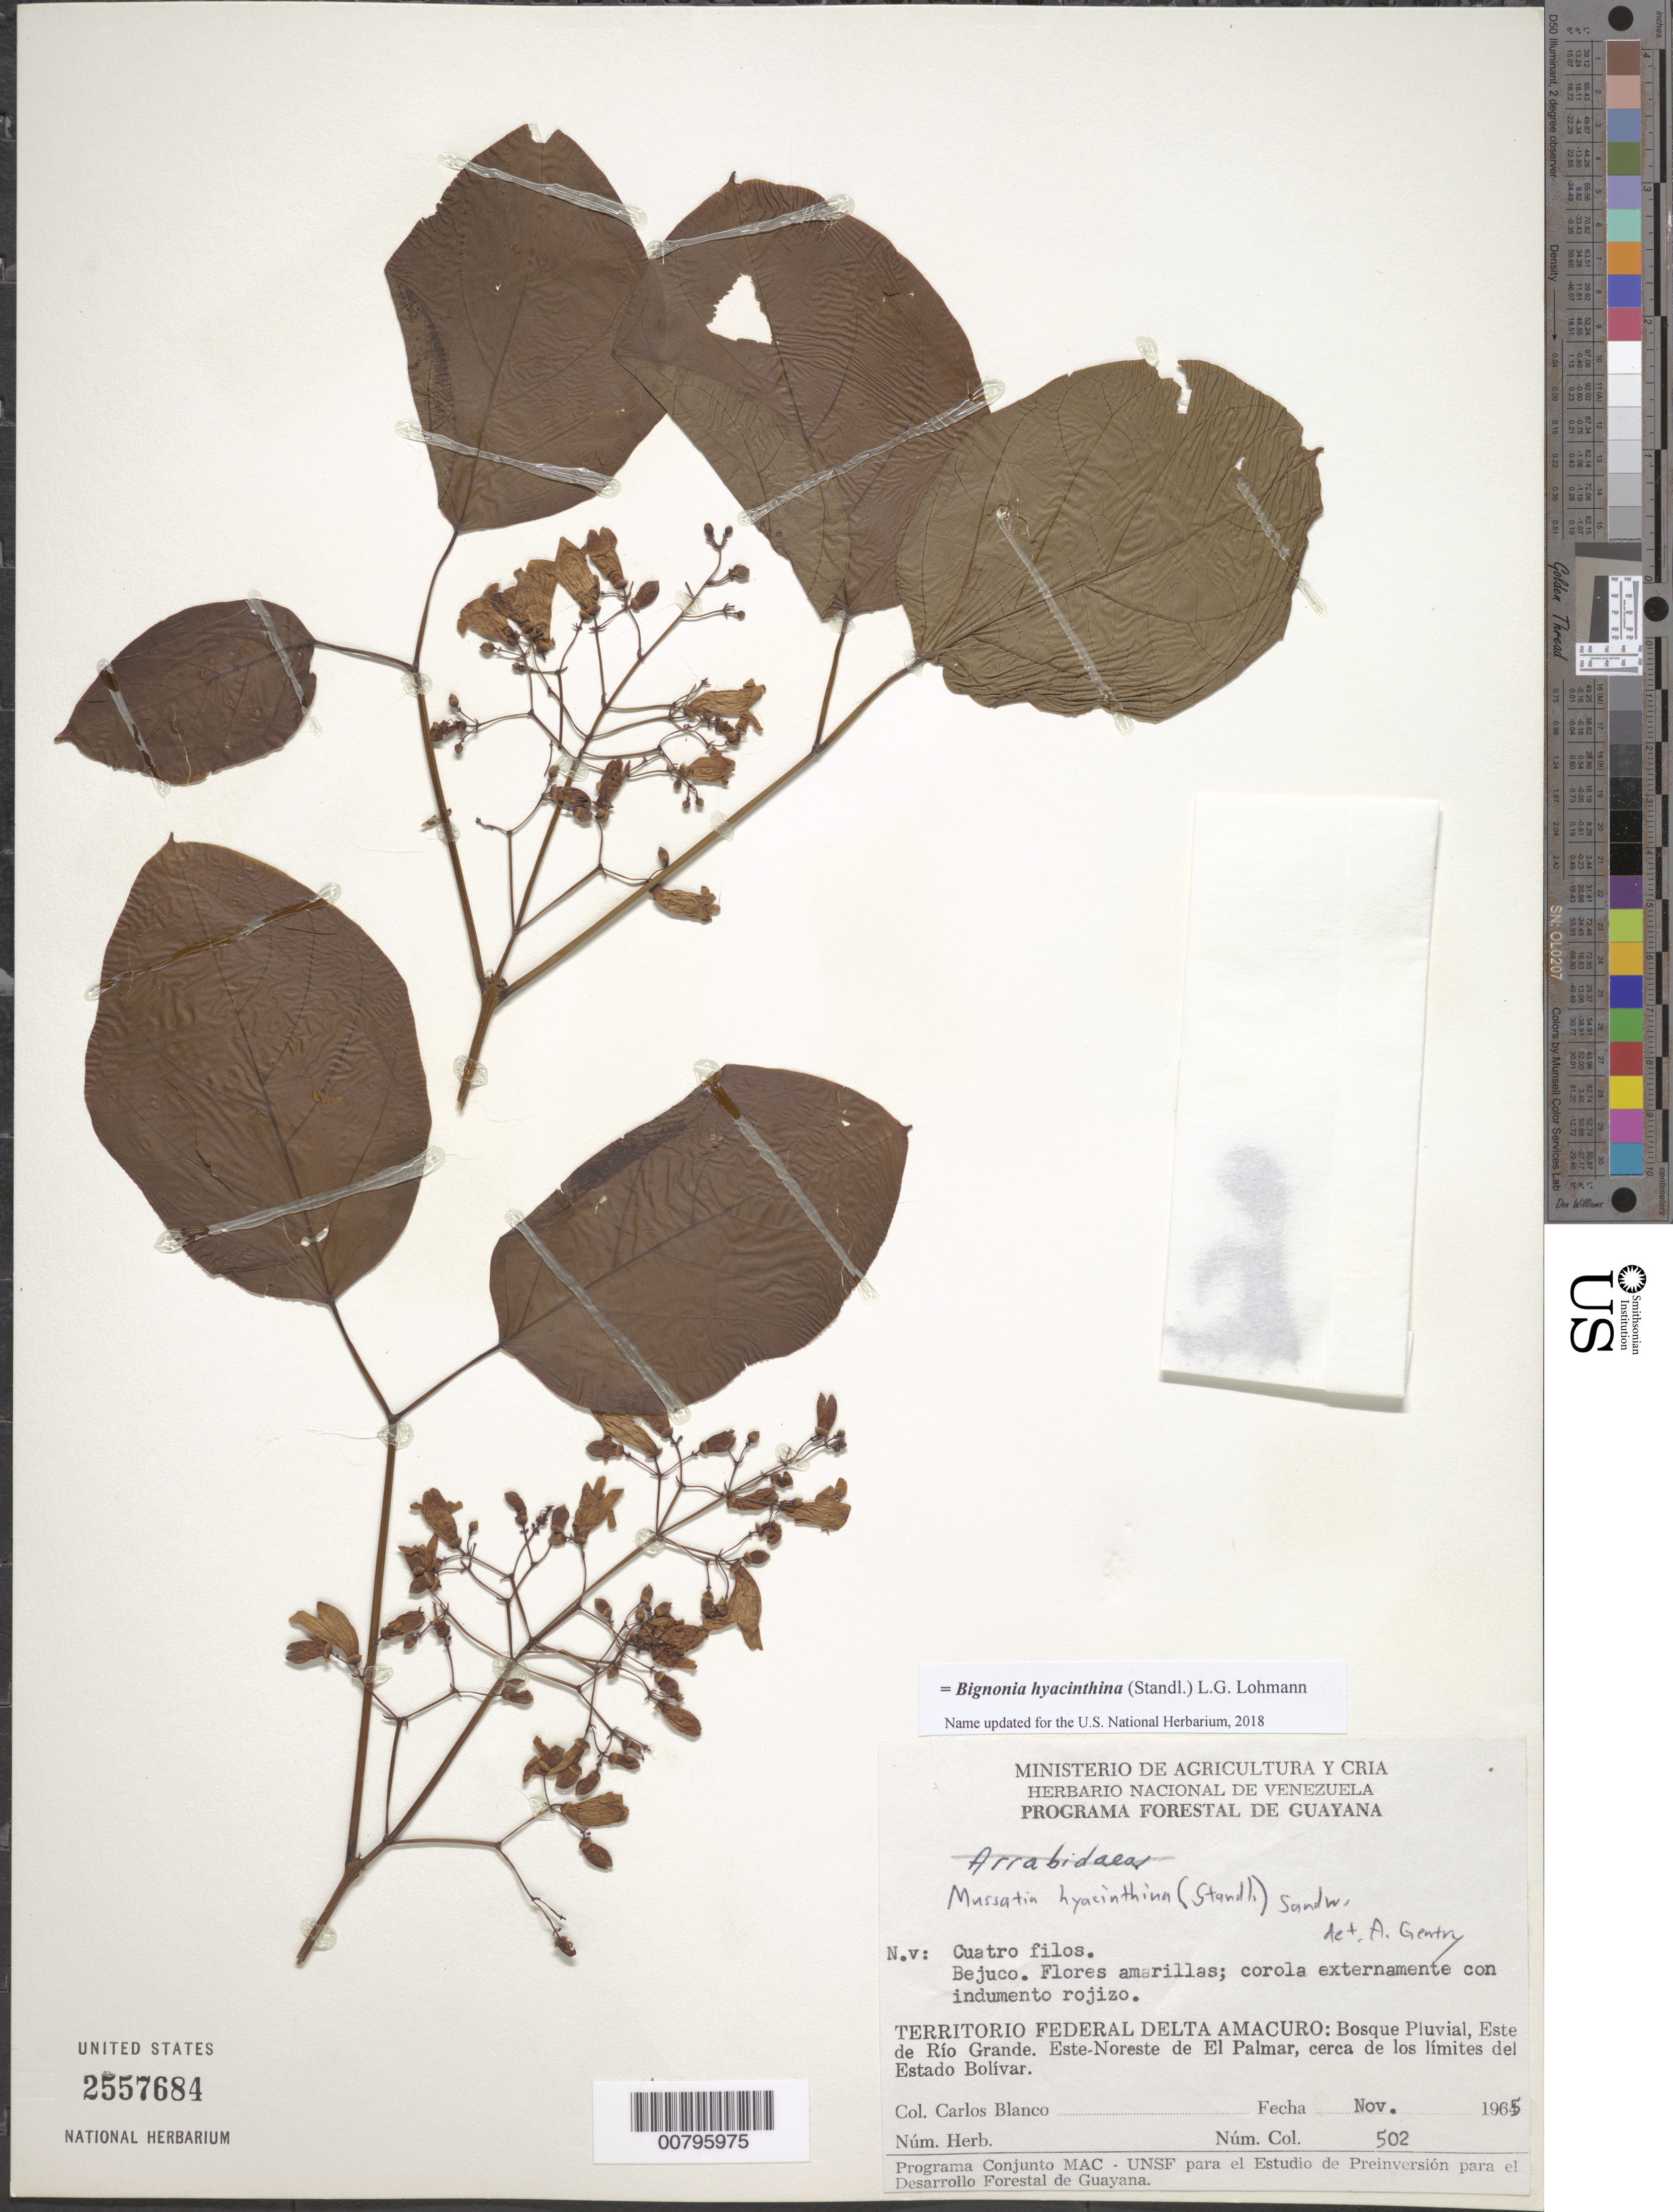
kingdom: Plantae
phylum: Tracheophyta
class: Magnoliopsida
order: Lamiales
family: Bignoniaceae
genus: Bignonia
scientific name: Bignonia hyacinthina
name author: (Standl.) L.G. Lohmann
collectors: C. A. Blanco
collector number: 502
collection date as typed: Nov-65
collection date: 1965-11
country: Venezuela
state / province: Delta Amacuro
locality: Río Grande, Este de; Este-Noreste de El Palmar, cerca de los limites del Estado Bolívar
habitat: Rainforest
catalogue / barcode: US 2557684